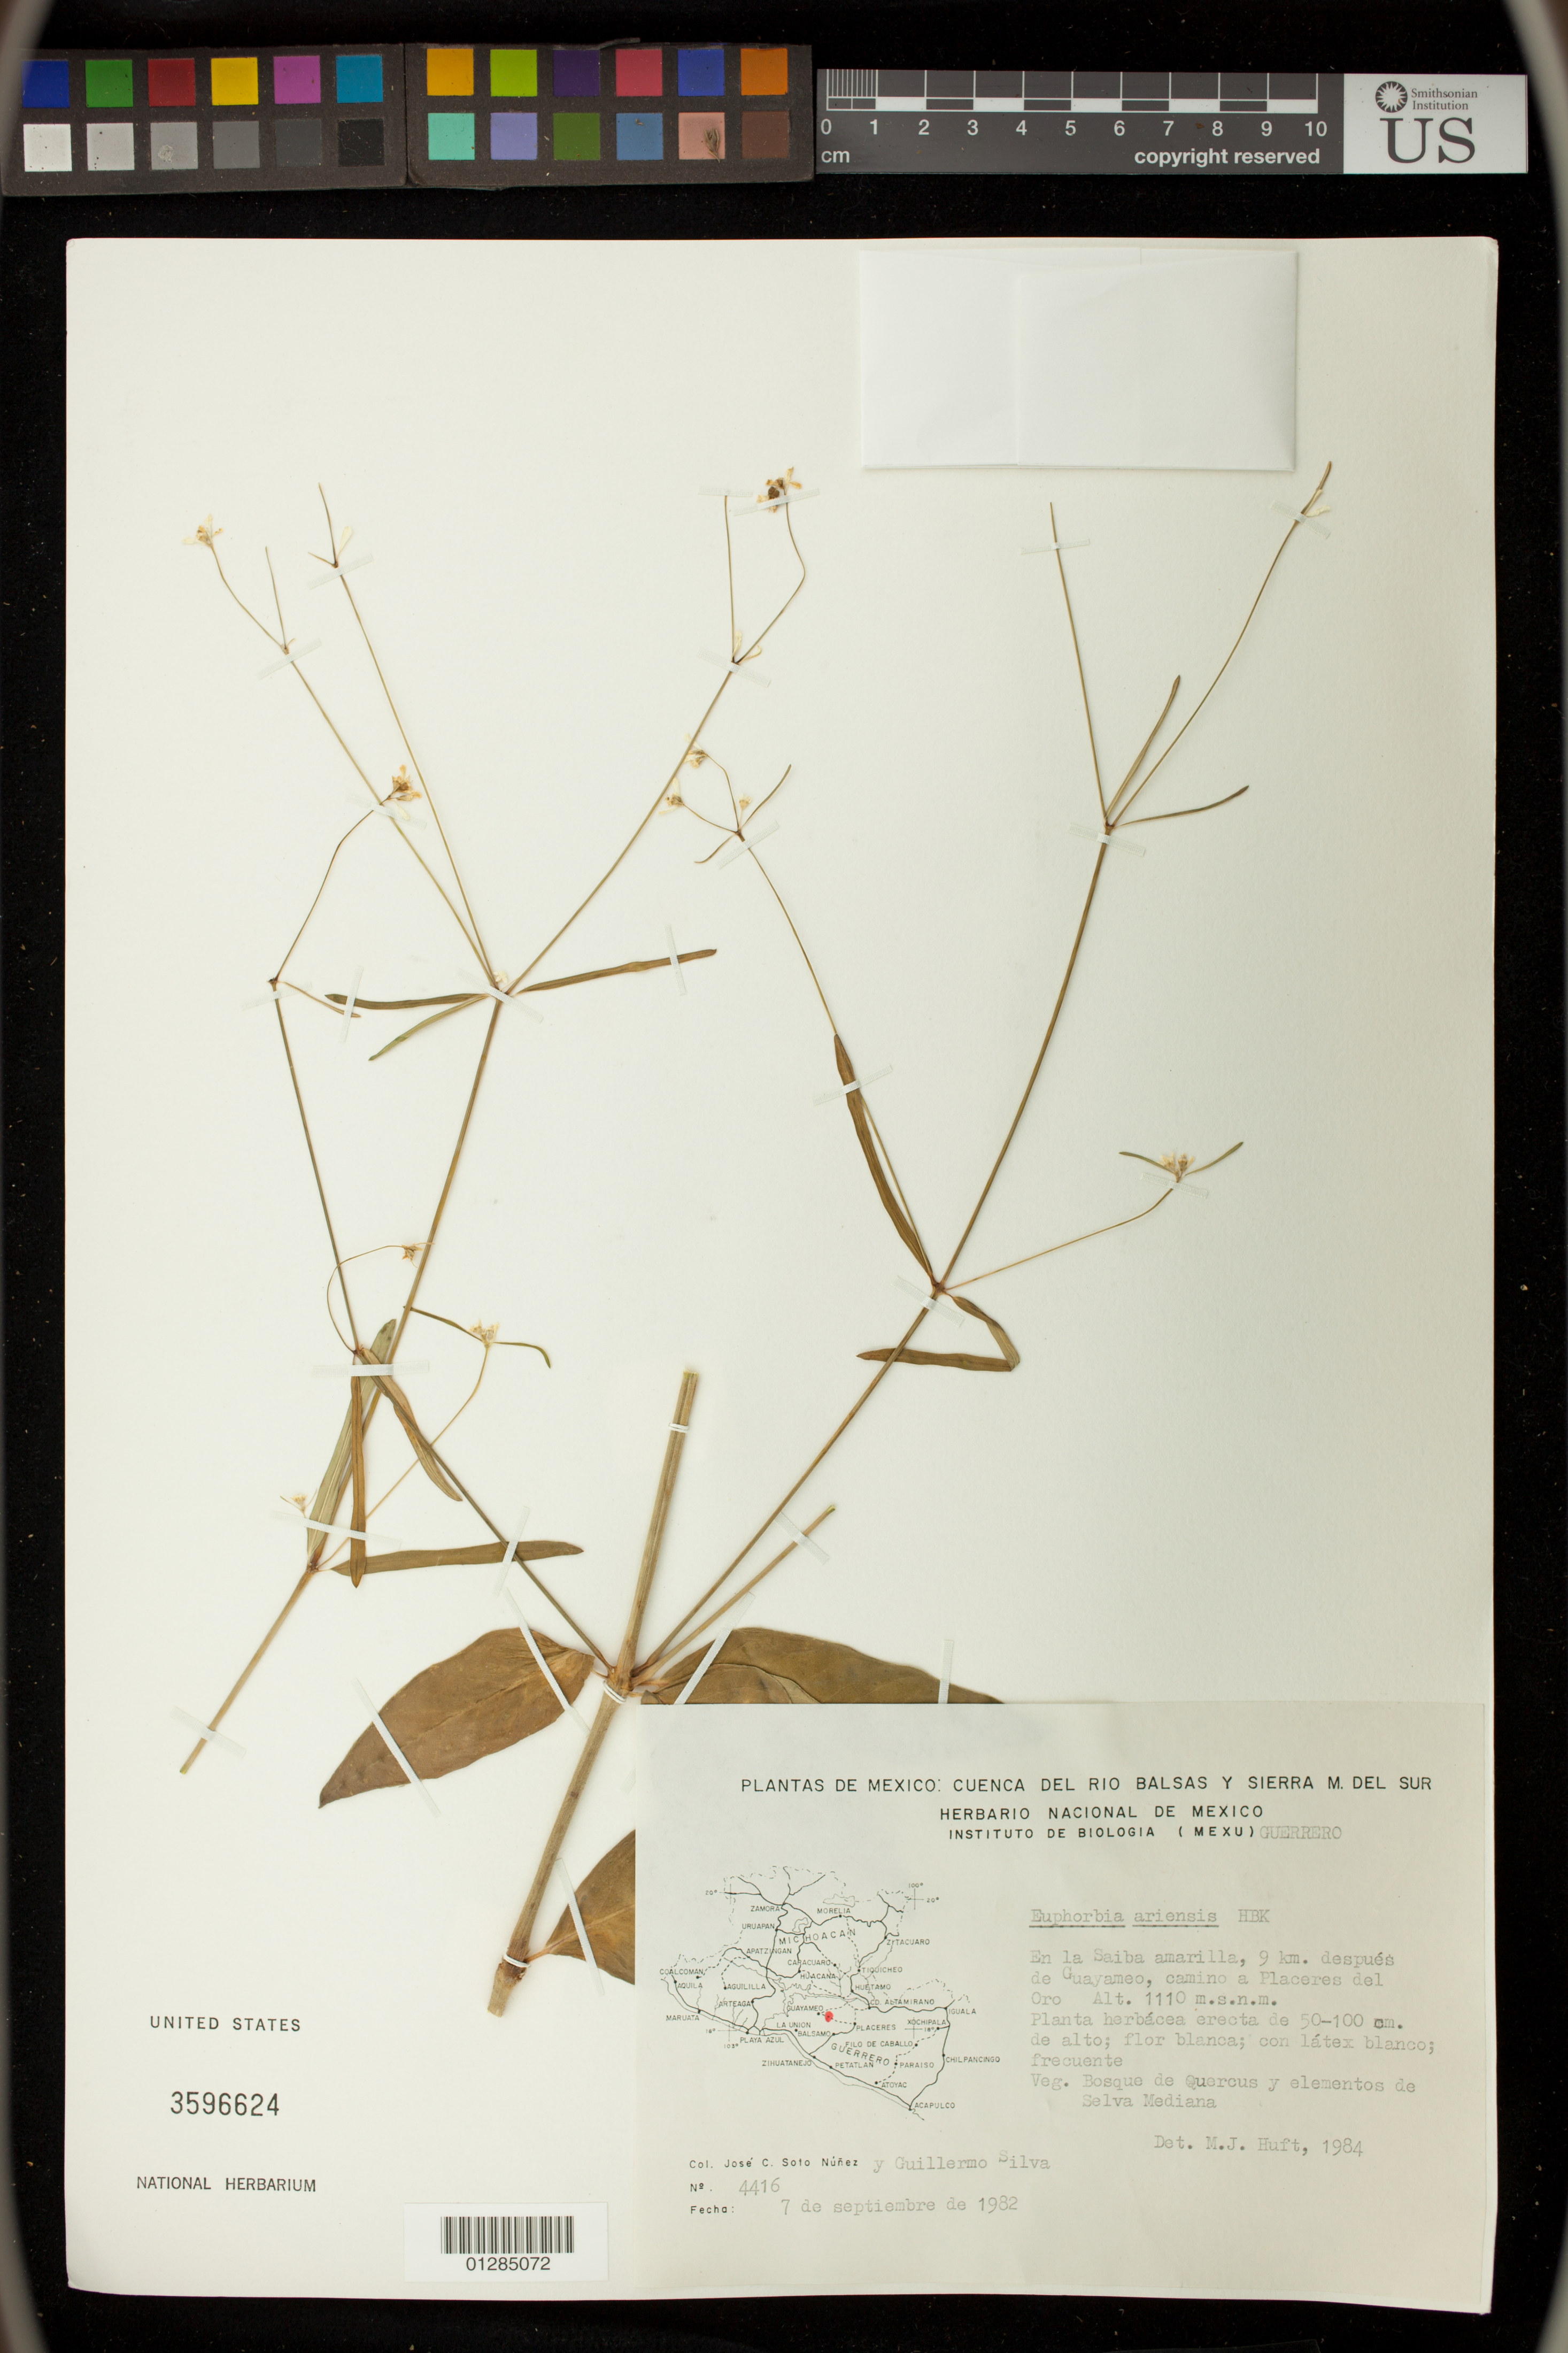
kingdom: Plantae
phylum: Tracheophyta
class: Magnoliopsida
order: Malpighiales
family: Euphorbiaceae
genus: Euphorbia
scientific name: Euphorbia ariensis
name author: Kunth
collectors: J. C. Soto Núñez & G. Silva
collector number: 4416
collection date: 1982-09-07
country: Mexico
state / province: Guerrero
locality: En la Saiba amarilla, 9 km. despues de Guayameo, camino a Placeres del Oro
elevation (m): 1110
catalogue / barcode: US 3596624